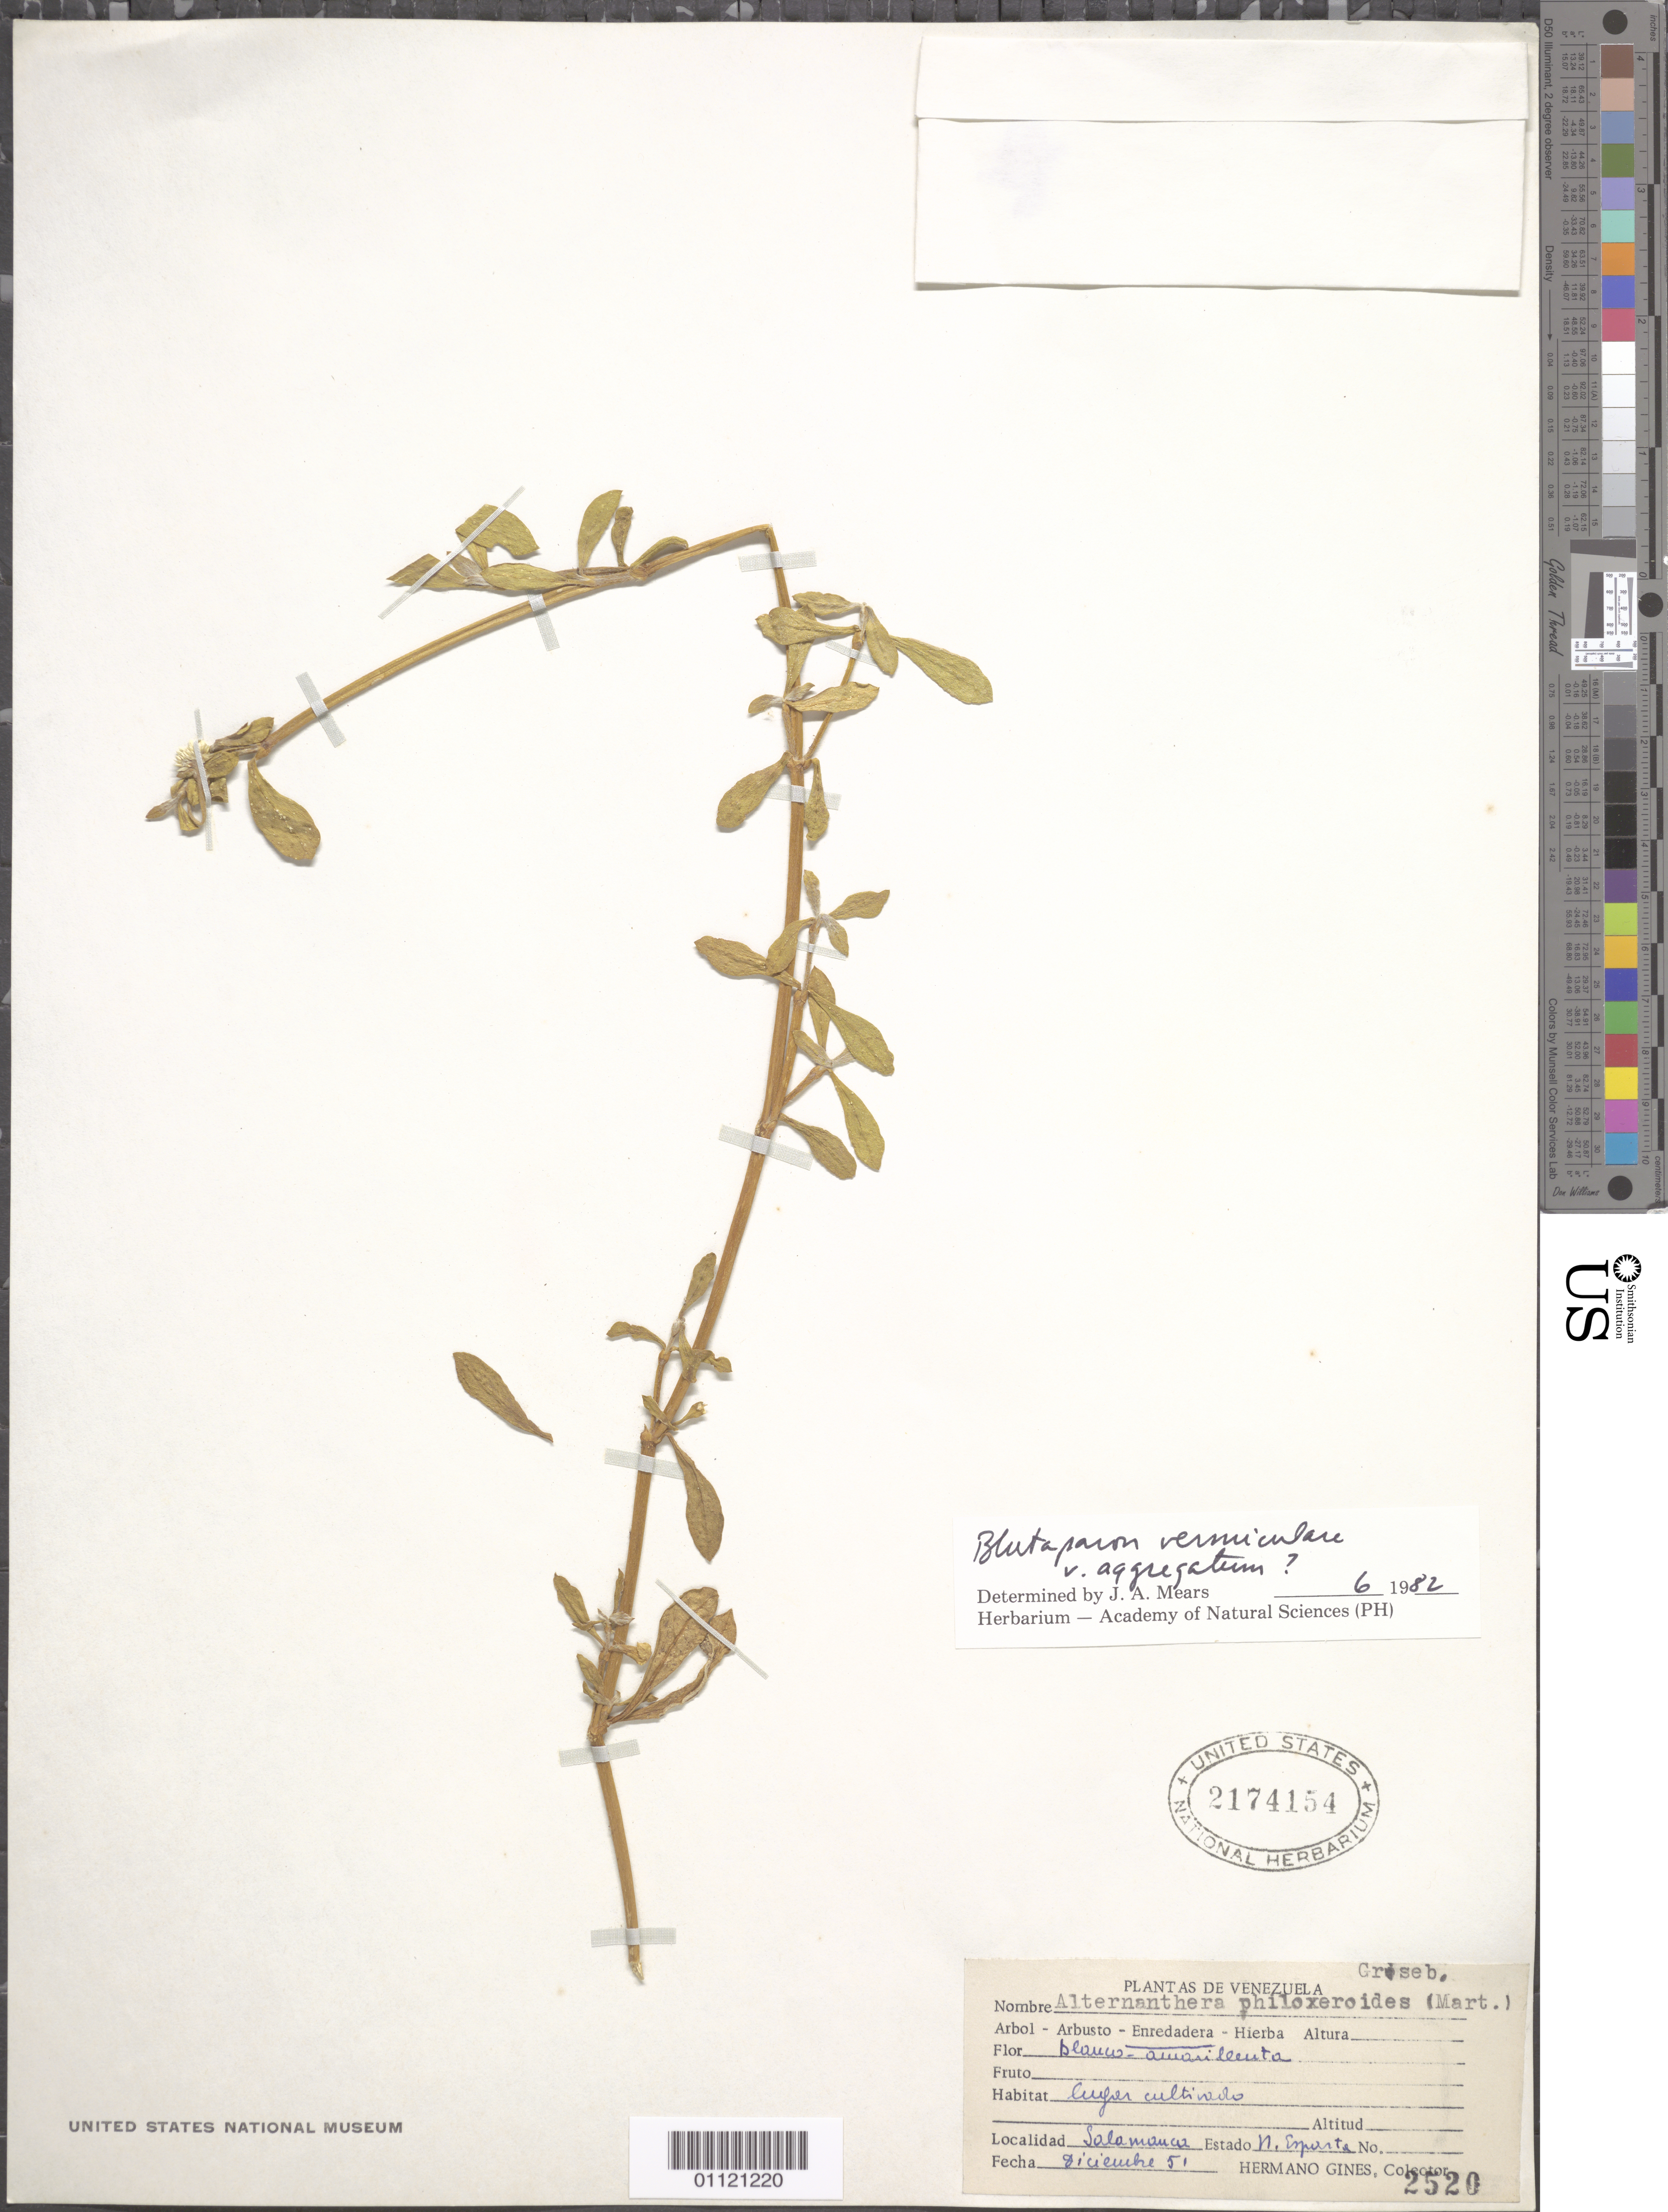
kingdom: Plantae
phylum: Tracheophyta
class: Magnoliopsida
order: Caryophyllales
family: Amaranthaceae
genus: Gomphrena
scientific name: Gomphrena vermicularis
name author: L.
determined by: Strong, Mark T., (BOT), Smithsonian Institution - National Museum of Natural History (UNITED STATES)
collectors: Bro. Gines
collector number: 2520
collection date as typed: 01 Dec 1951 to 31 Dec 1951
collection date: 1951-12-01/1951-12-31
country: Venezuela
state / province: Nueva Esparta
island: Margarita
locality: Salamanca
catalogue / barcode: US 2174154